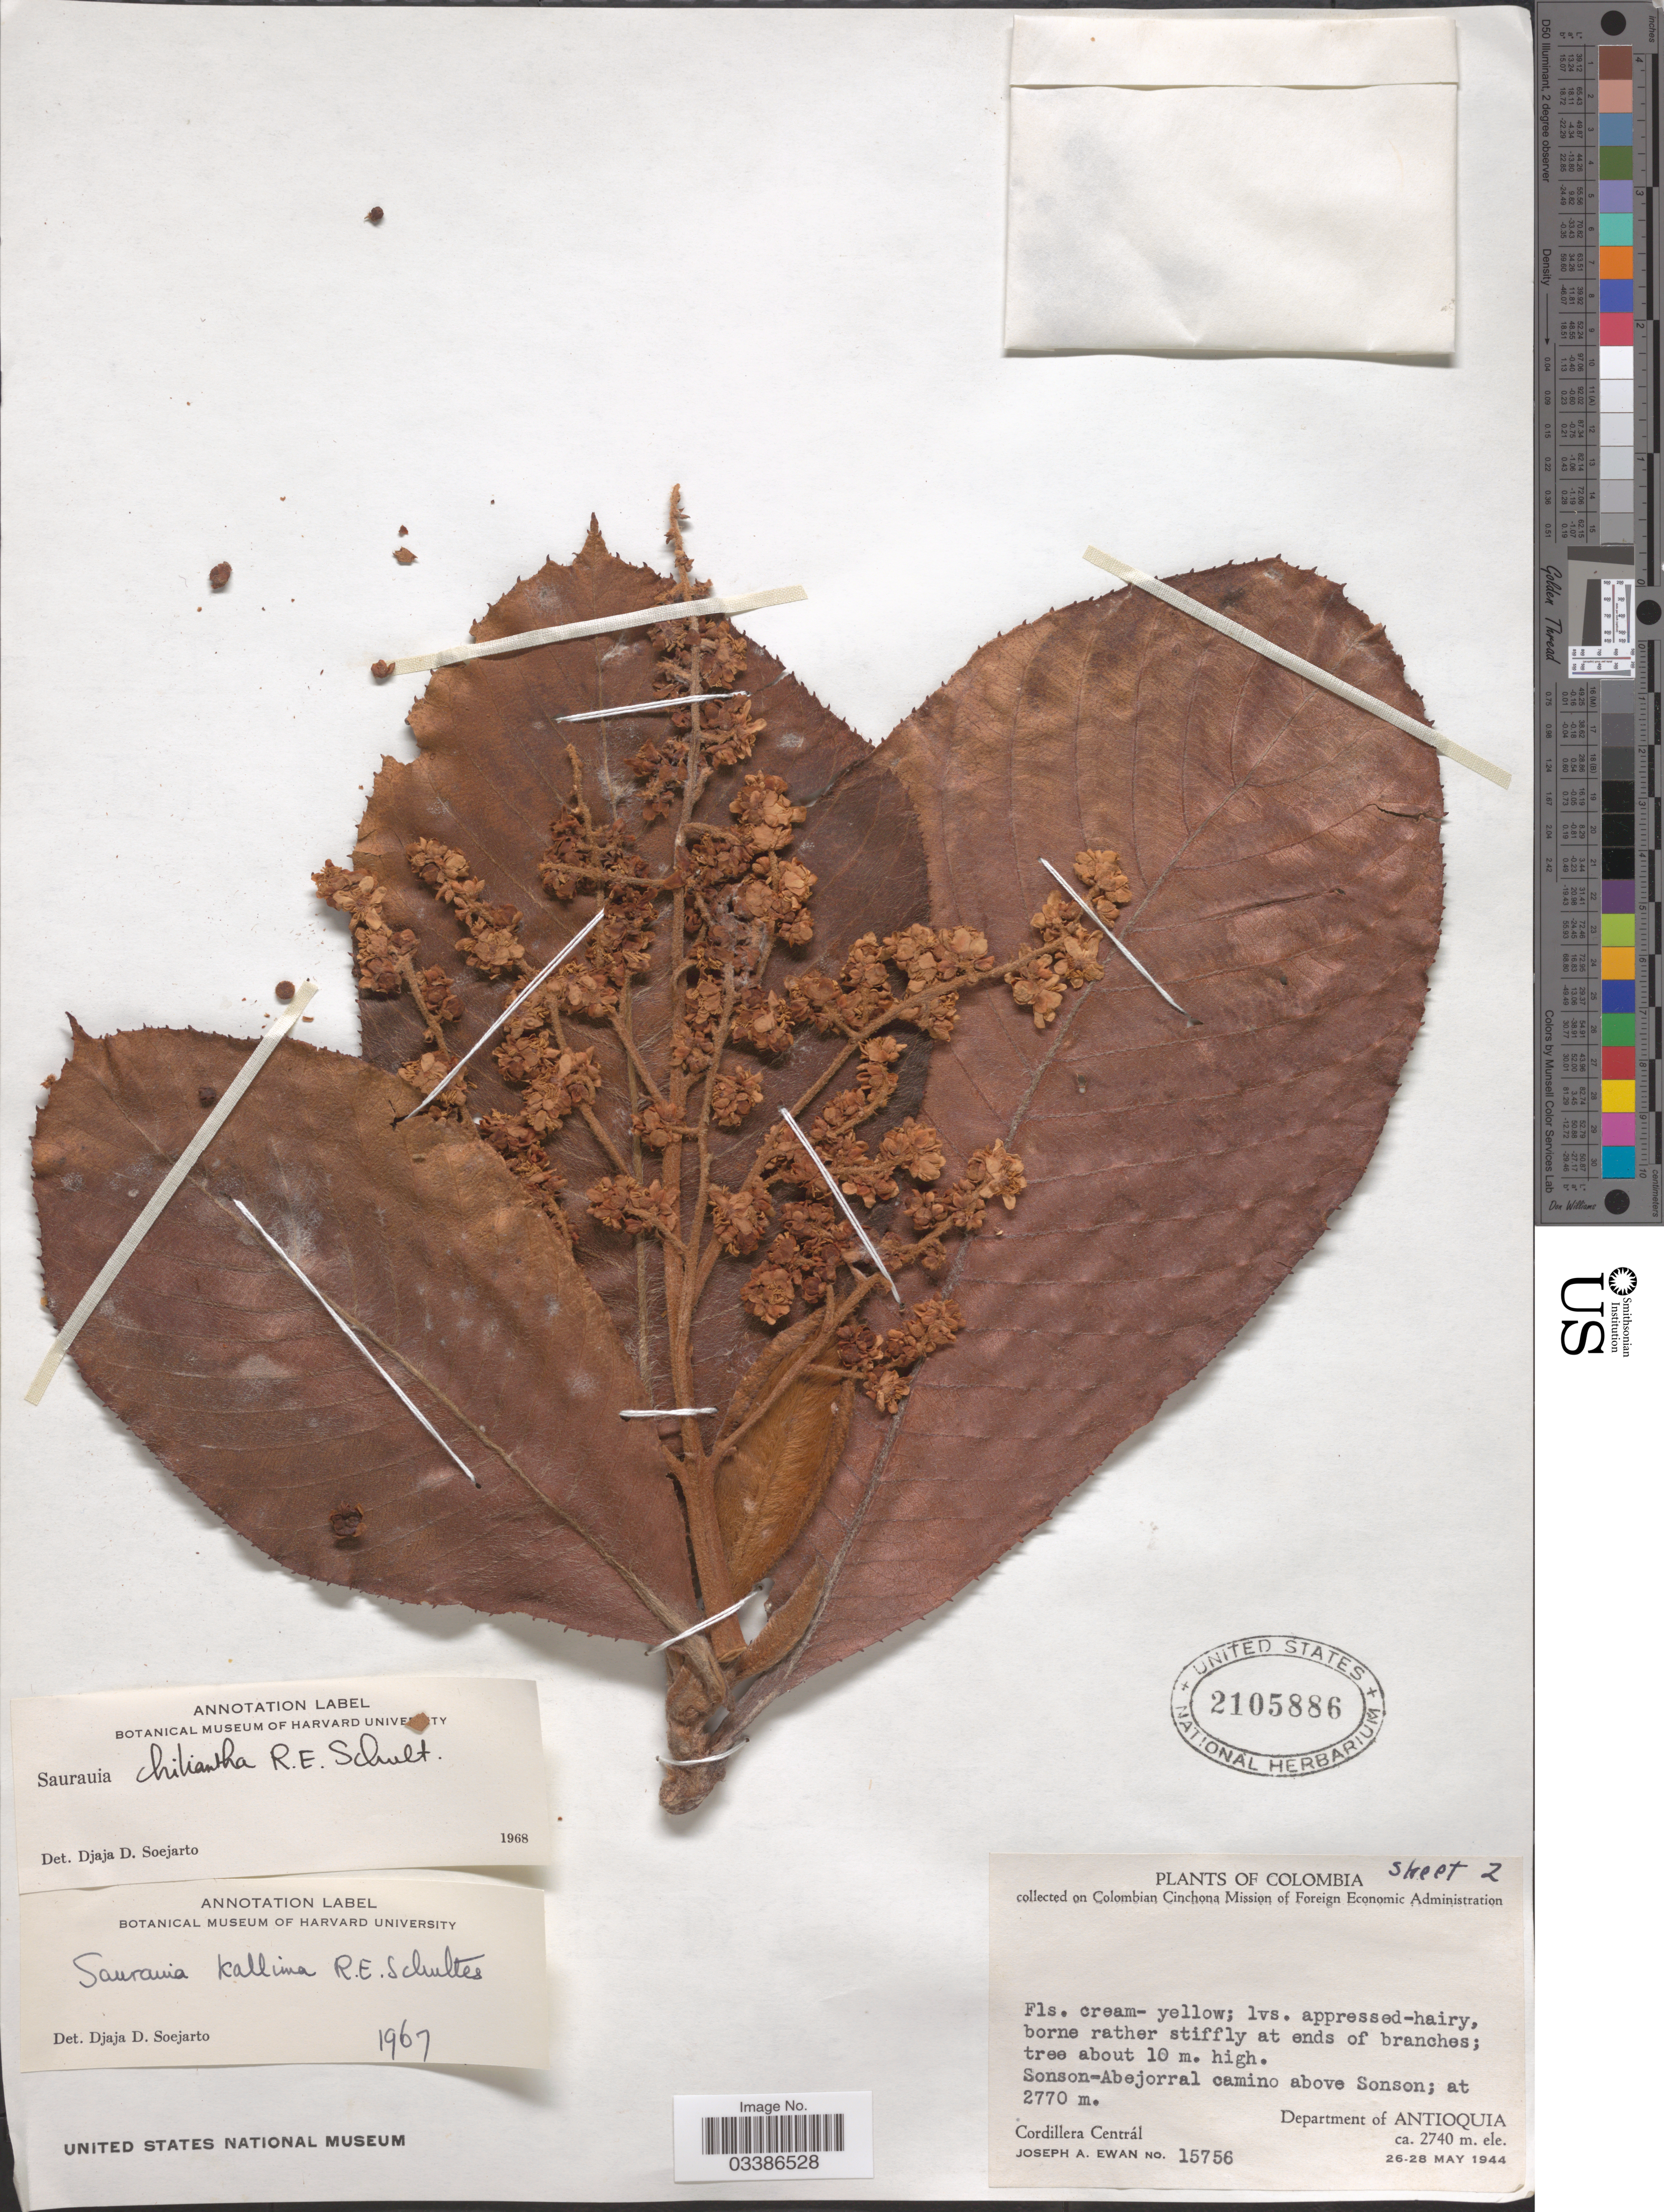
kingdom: Plantae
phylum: Tracheophyta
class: Magnoliopsida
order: Ericales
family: Actinidiaceae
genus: Saurauia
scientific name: Saurauia chiliantha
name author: R.E. Schult.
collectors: J. A. Ewan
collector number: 15756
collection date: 1944-05-26/1944-05-28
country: Colombia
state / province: Antioquia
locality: Sonson-Abejorral camino above Sonson. Department of Antioquia. Cordillera Centrál.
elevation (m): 2740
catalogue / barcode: US 2105886